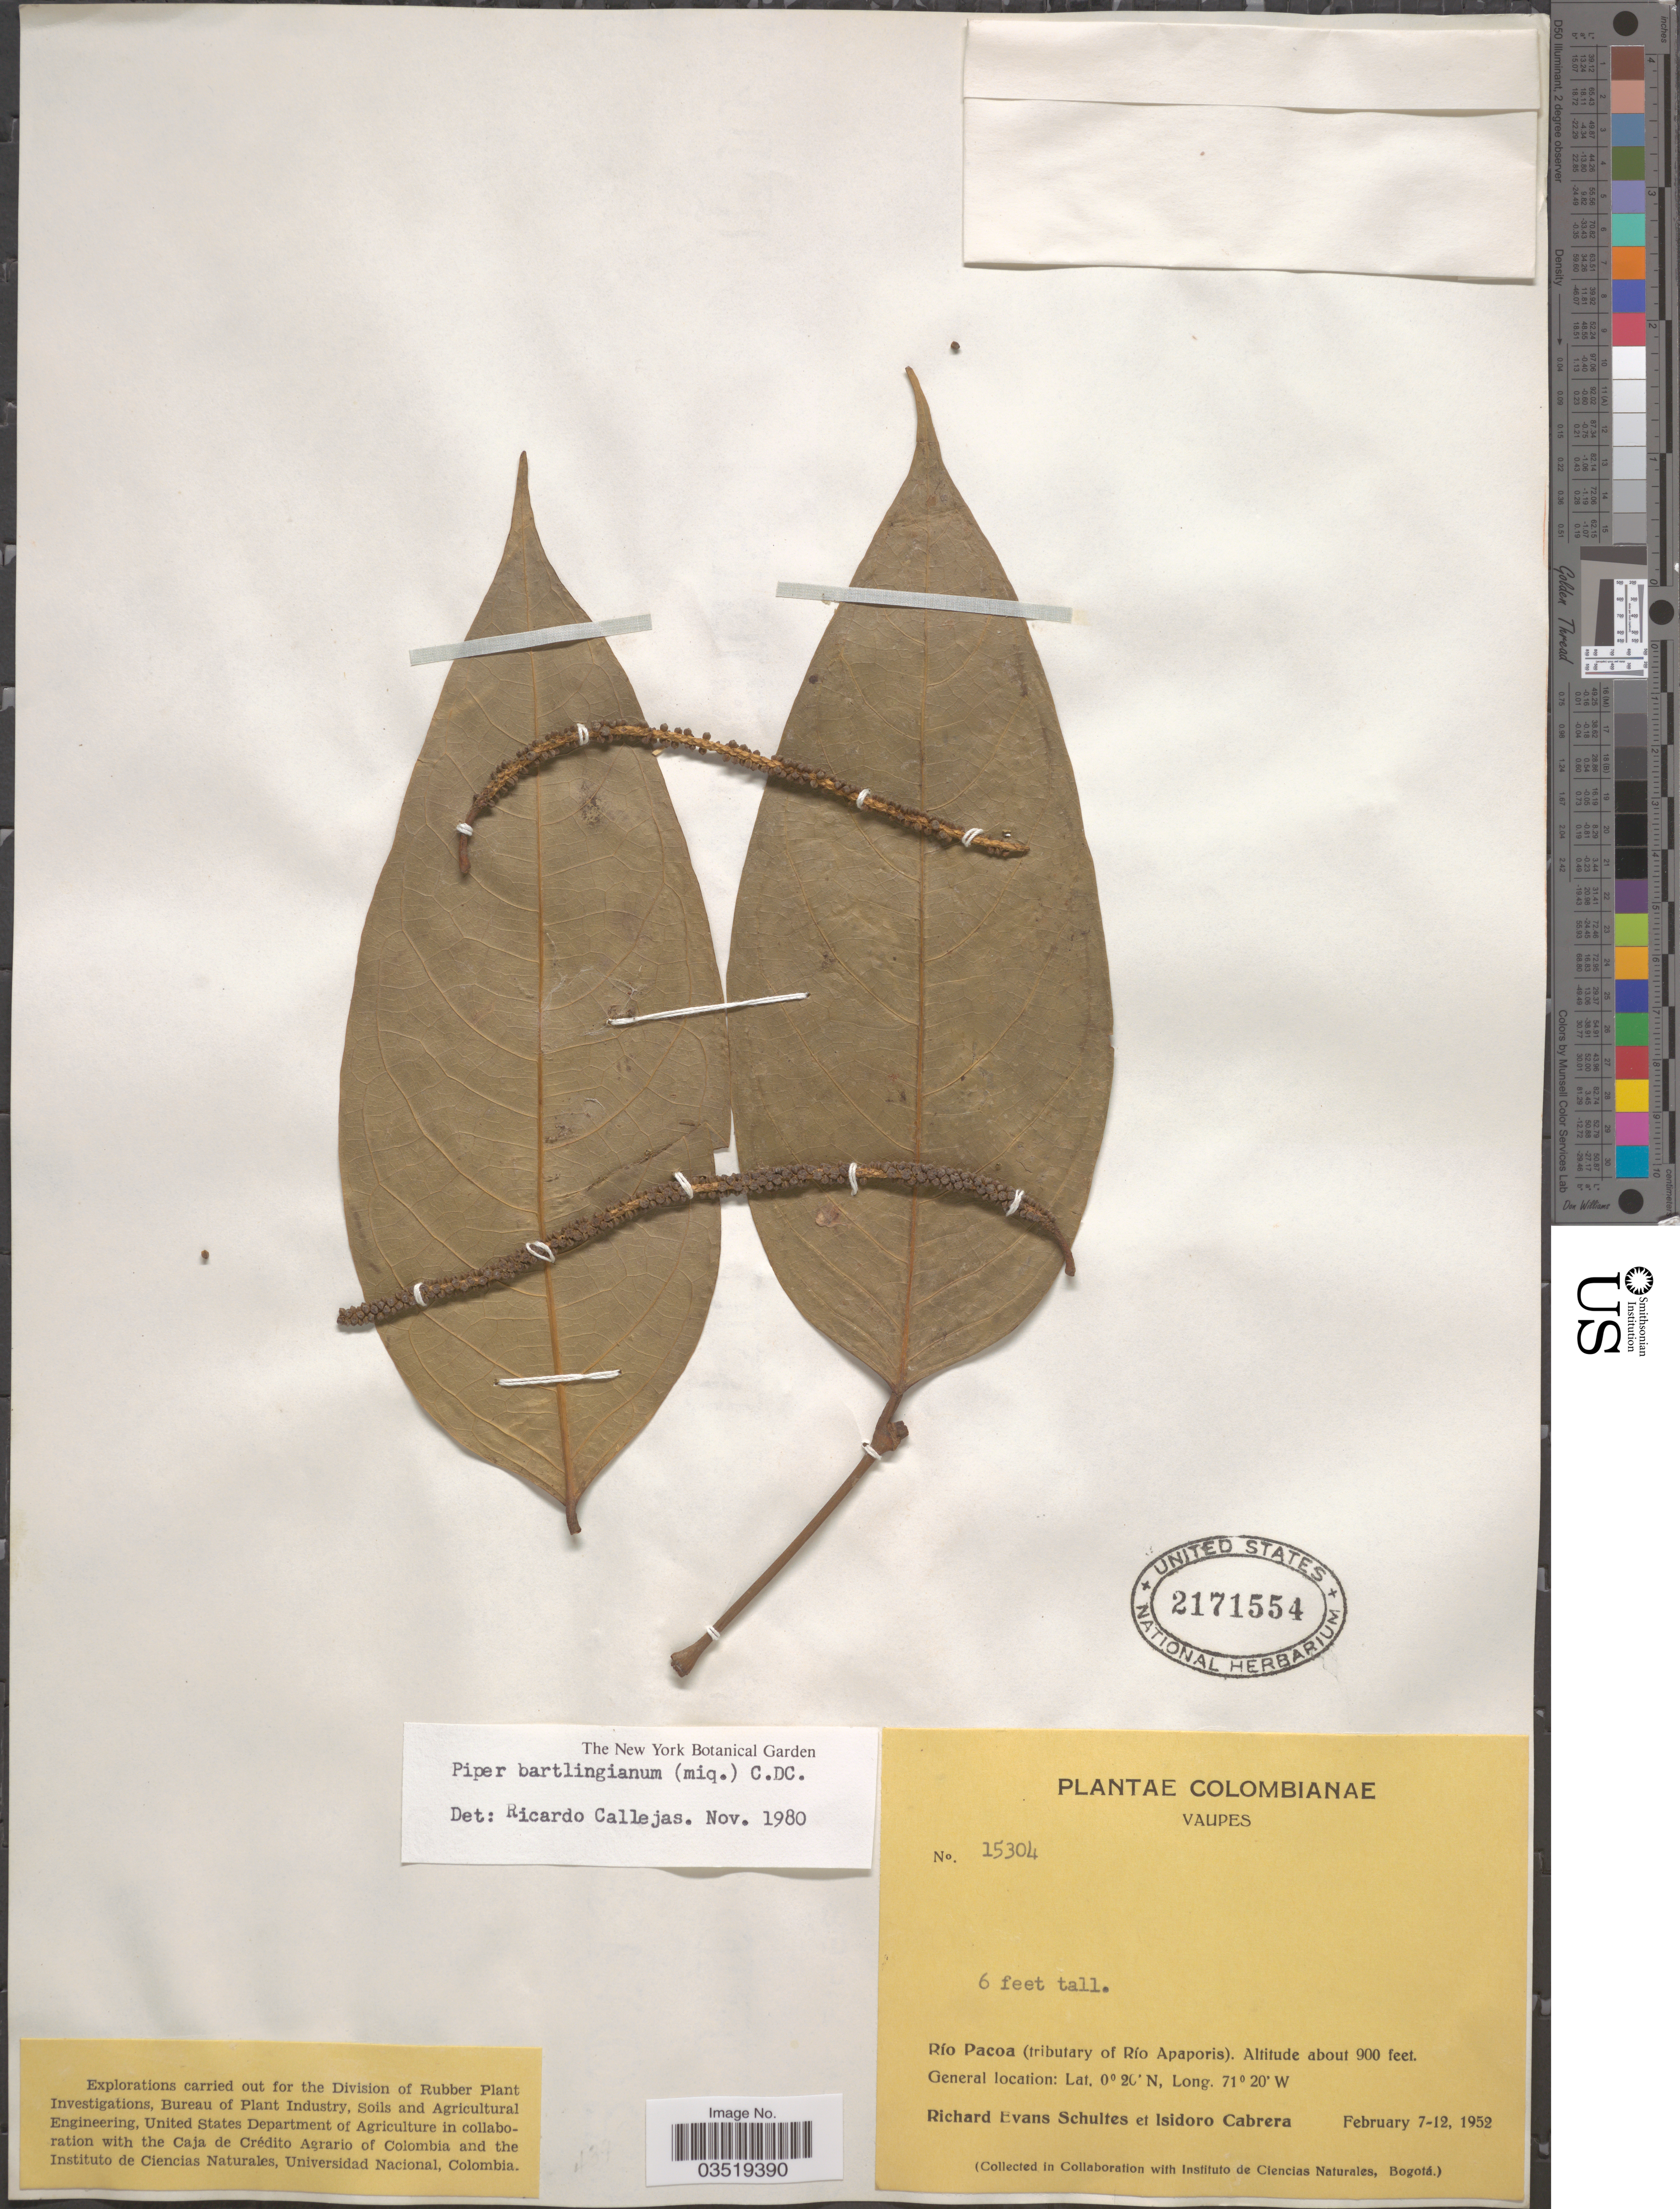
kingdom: Plantae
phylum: Tracheophyta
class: Magnoliopsida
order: Piperales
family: Piperaceae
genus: Piper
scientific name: Piper bartlingianum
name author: (Miq.) C. DC.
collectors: R. E. Schultes & I. Cabrera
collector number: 15304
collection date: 1952-02-07/1952-02-12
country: Colombia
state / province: Vaupés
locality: Río Pacoa (tributary of Río Apaporis).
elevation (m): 274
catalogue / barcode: US 2171554